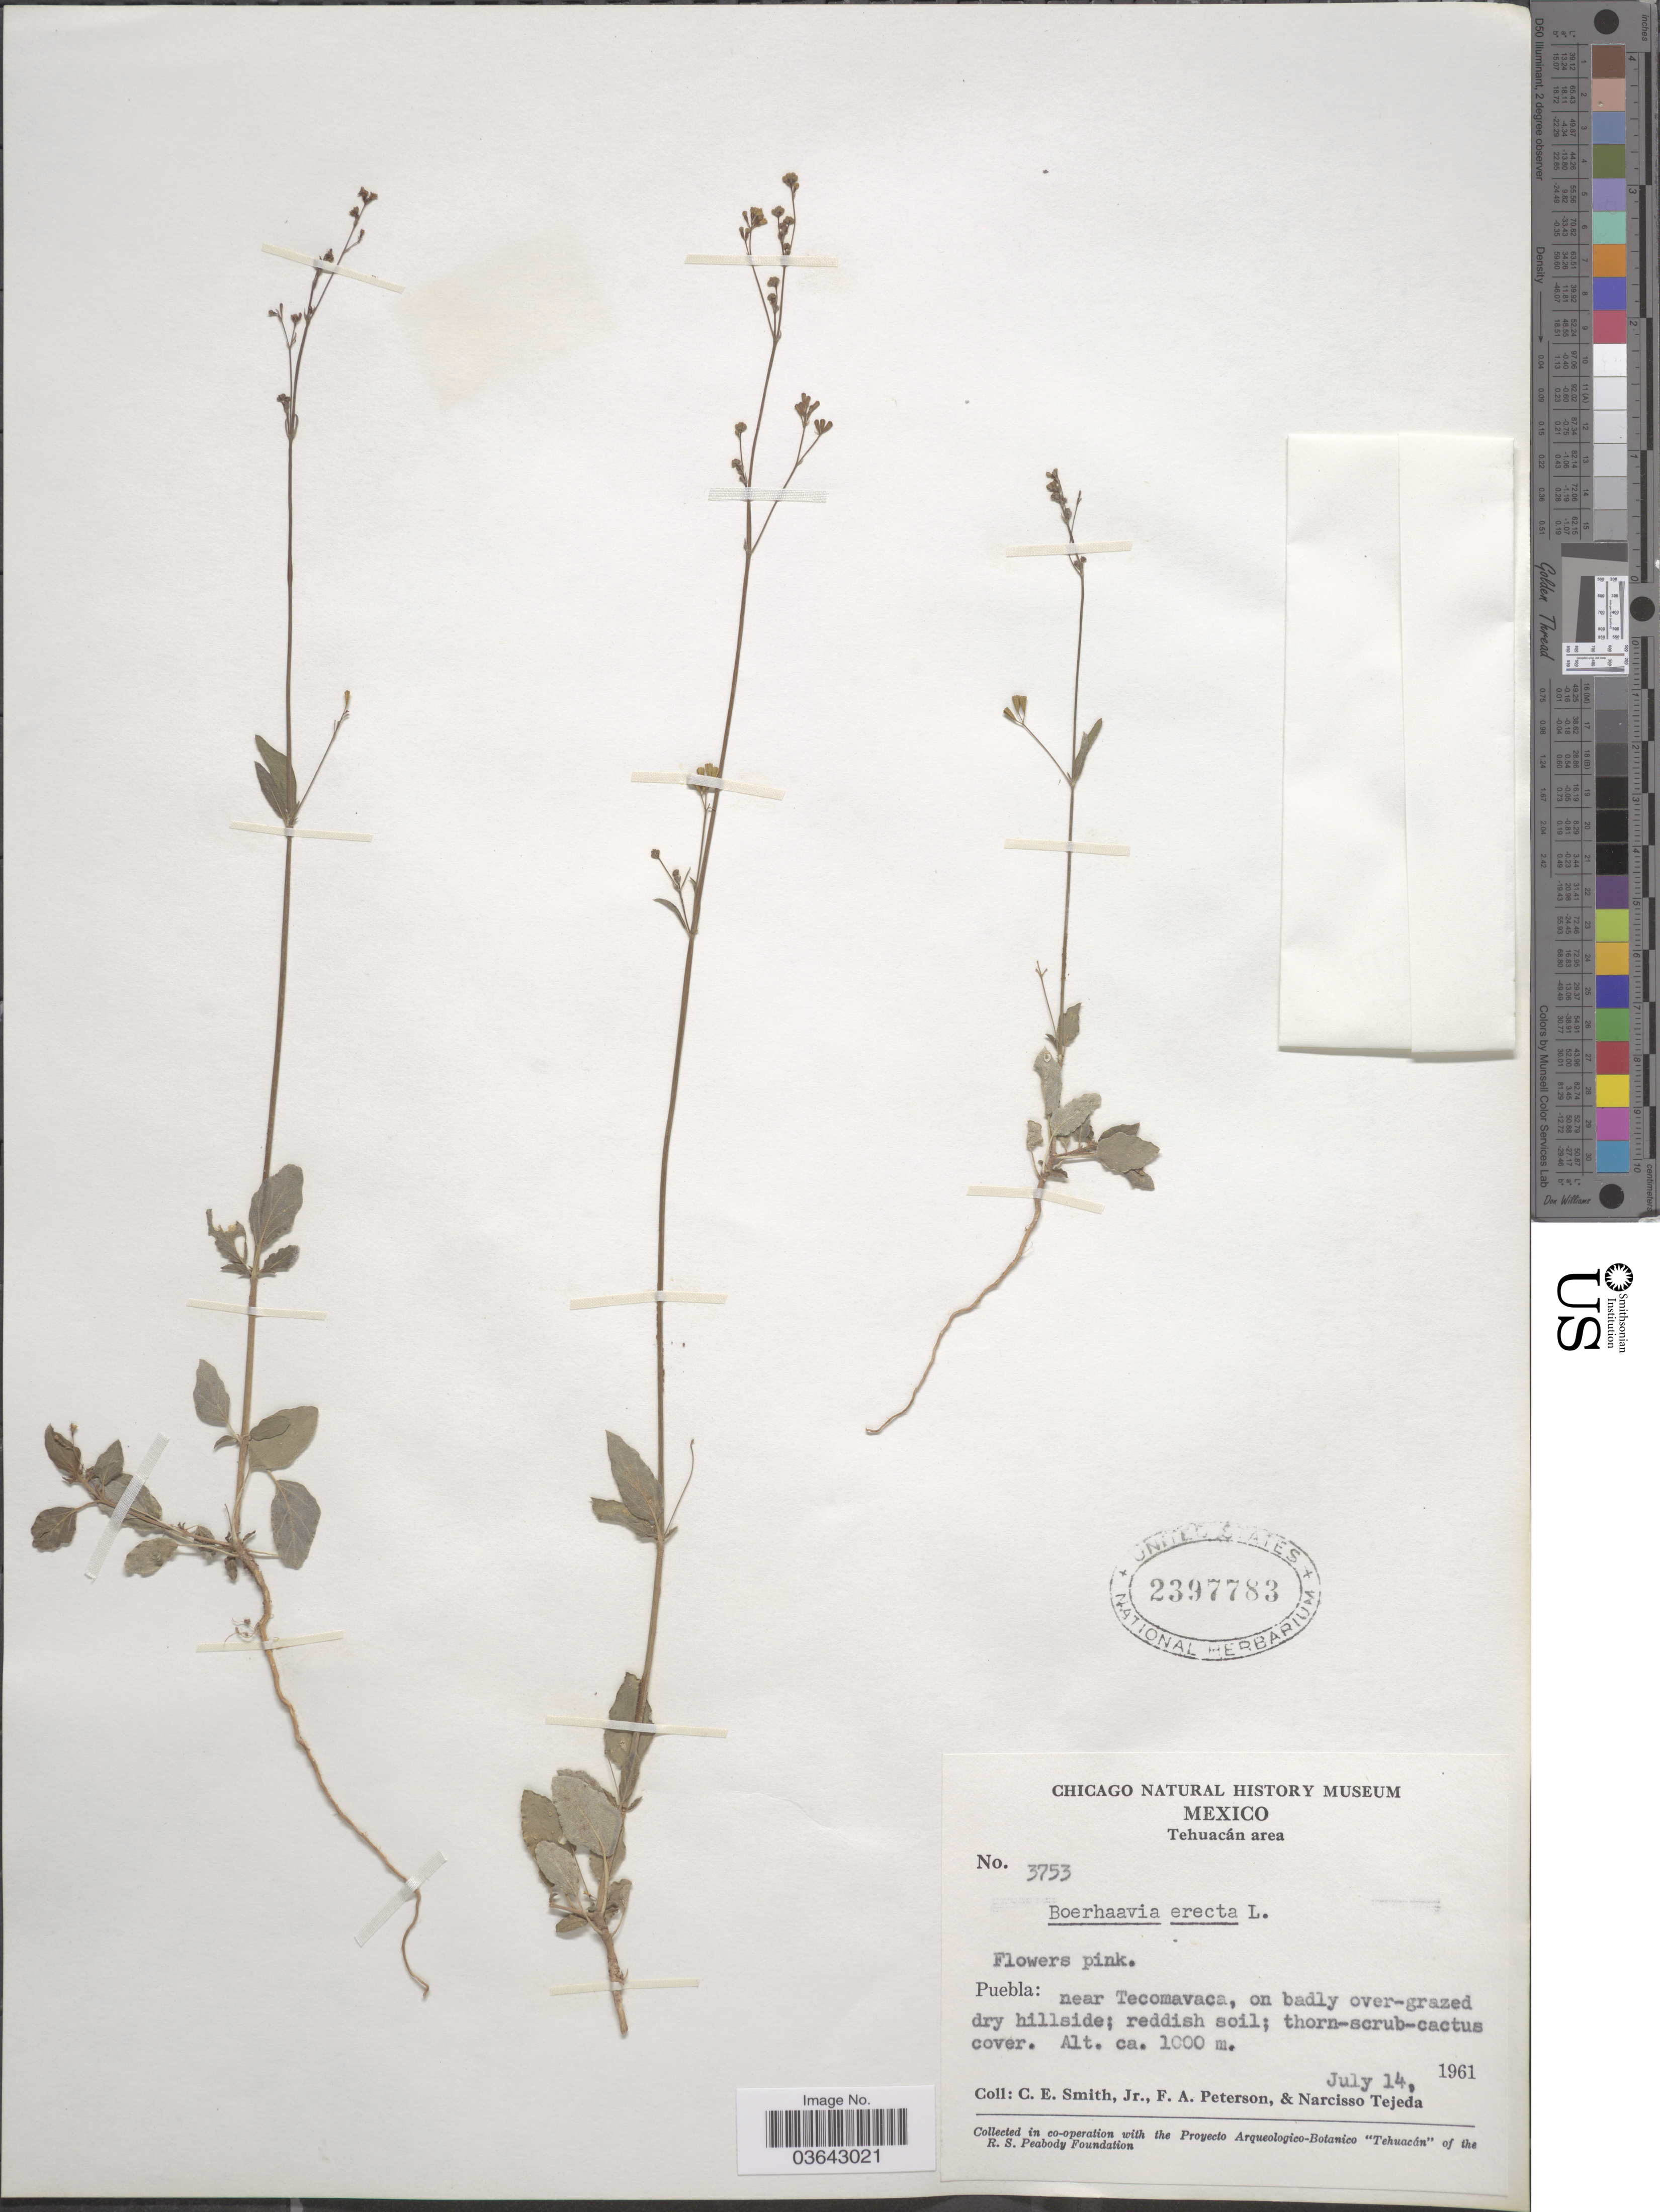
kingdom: Plantae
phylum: Tracheophyta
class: Magnoliopsida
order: Caryophyllales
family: Nyctaginaceae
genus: Boerhavia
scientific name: Boerhavia erecta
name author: L.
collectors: C. E. Smith Jr., F. A. Peterson & N. Tejeda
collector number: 3753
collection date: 1961-07-14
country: Mexico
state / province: Puebla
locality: Tehuacán area. Near Tecomavaca.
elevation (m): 1000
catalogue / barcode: US 2397783